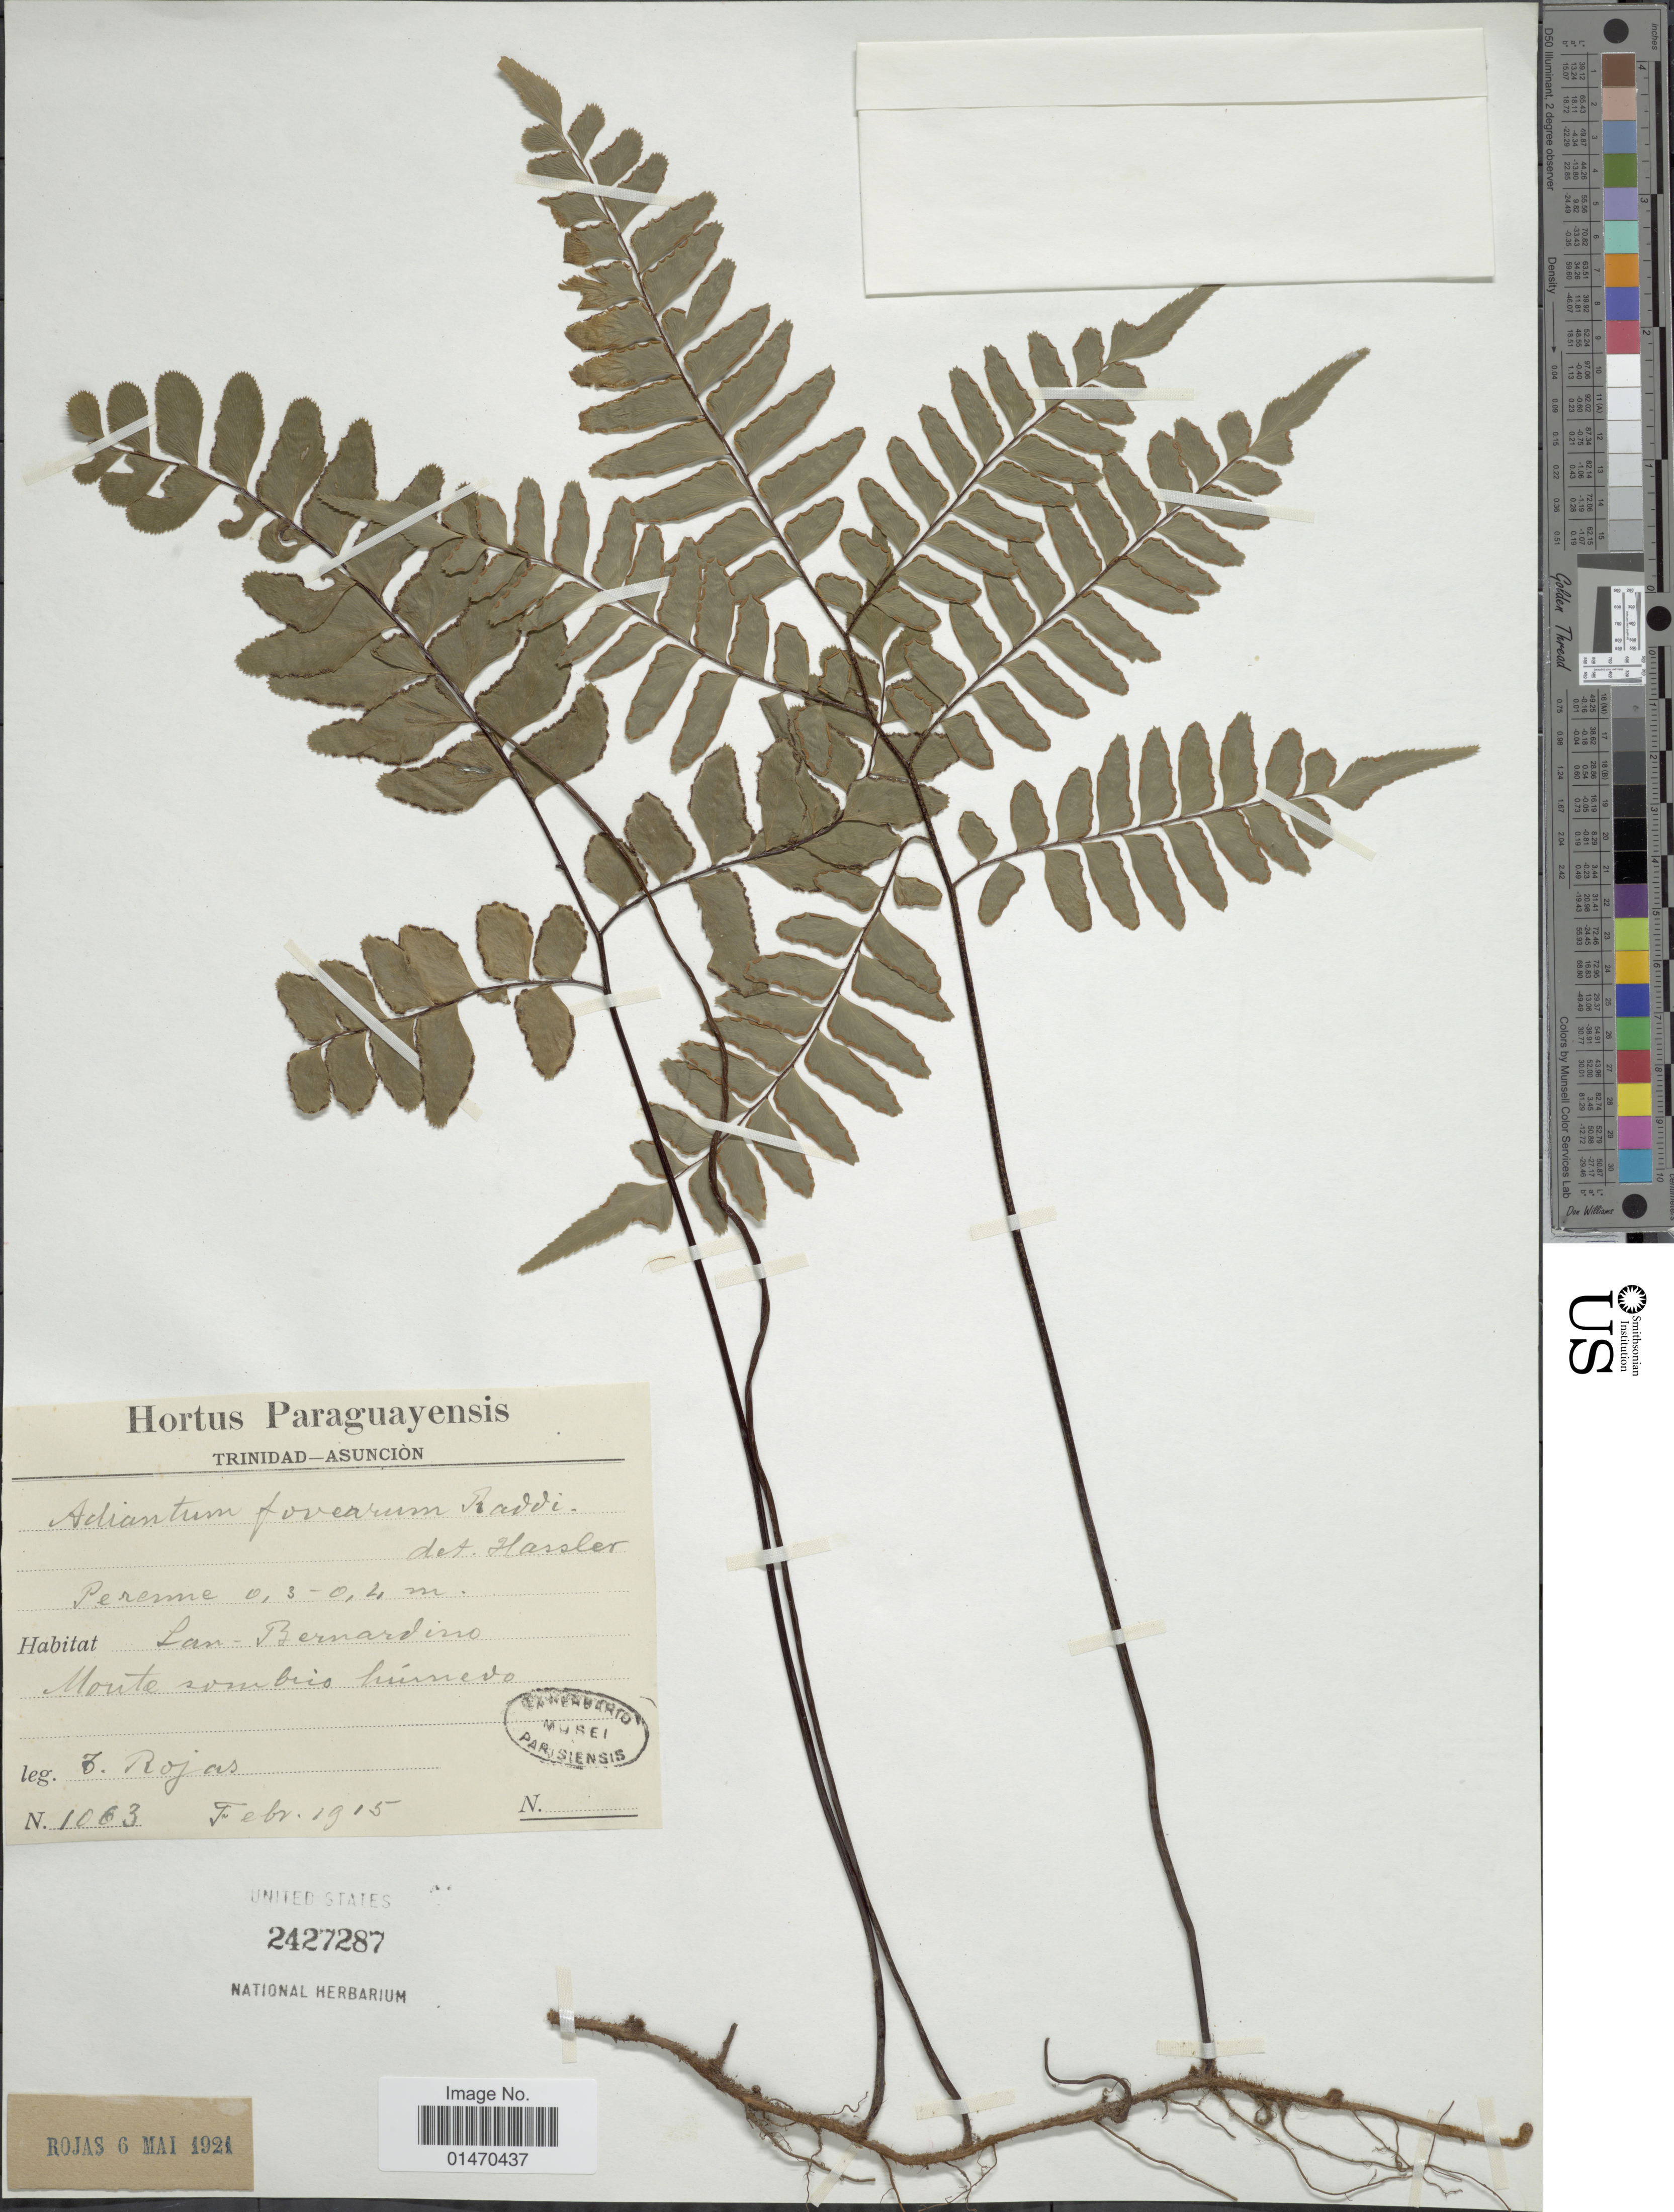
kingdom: Plantae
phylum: Tracheophyta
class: Polypodiopsida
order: Polypodiales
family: Pteridaceae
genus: Adiantum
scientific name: Adiantum latifolium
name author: Lam.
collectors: T. Rojas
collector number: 1063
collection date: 1915-02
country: Paraguay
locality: Trinidad-Asuncion. San Bernardino.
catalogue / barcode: US 2427287